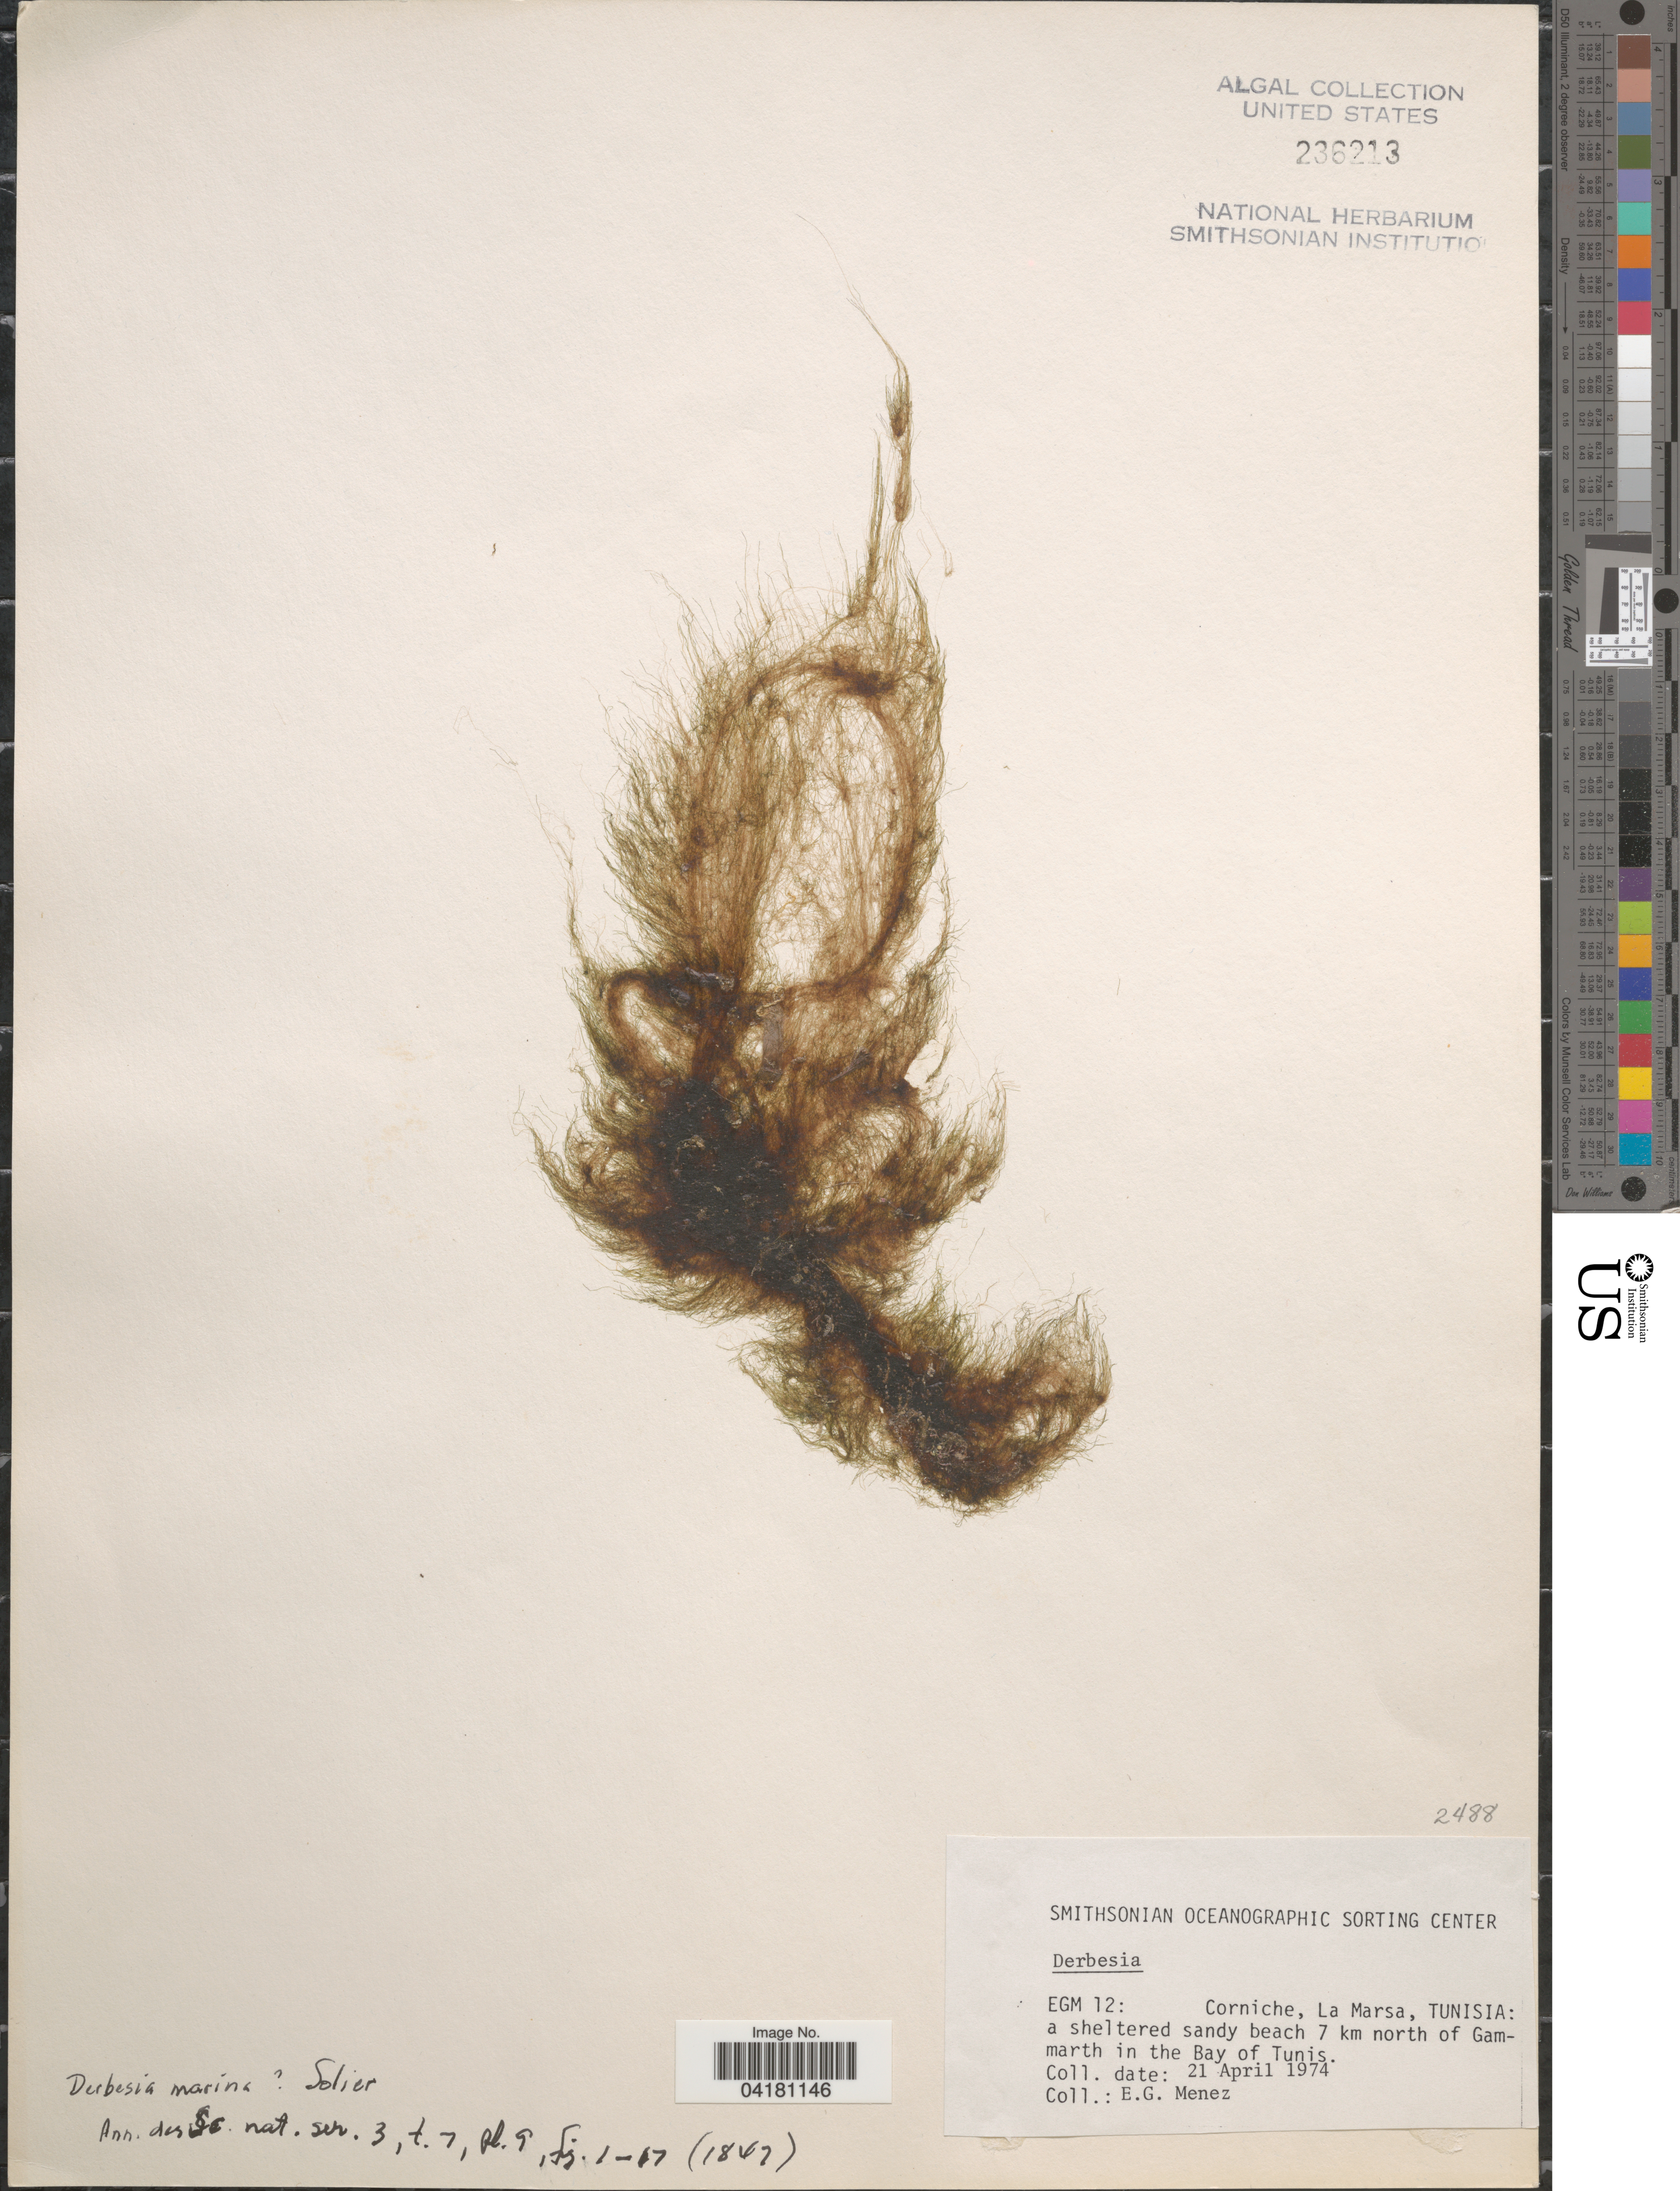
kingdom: Plantae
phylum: Chlorophyta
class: Ulvophyceae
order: Bryopsidales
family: Derbesiaceae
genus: Derbesia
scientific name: Derbesia sp.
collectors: Meñez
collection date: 1974-04-21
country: Tunisia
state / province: Tunis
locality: EGM 12: Corniche, La Marsa: a sheltered sandy beach 7 km north of Gammarth in the Bay of Tunis.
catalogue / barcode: US 236213